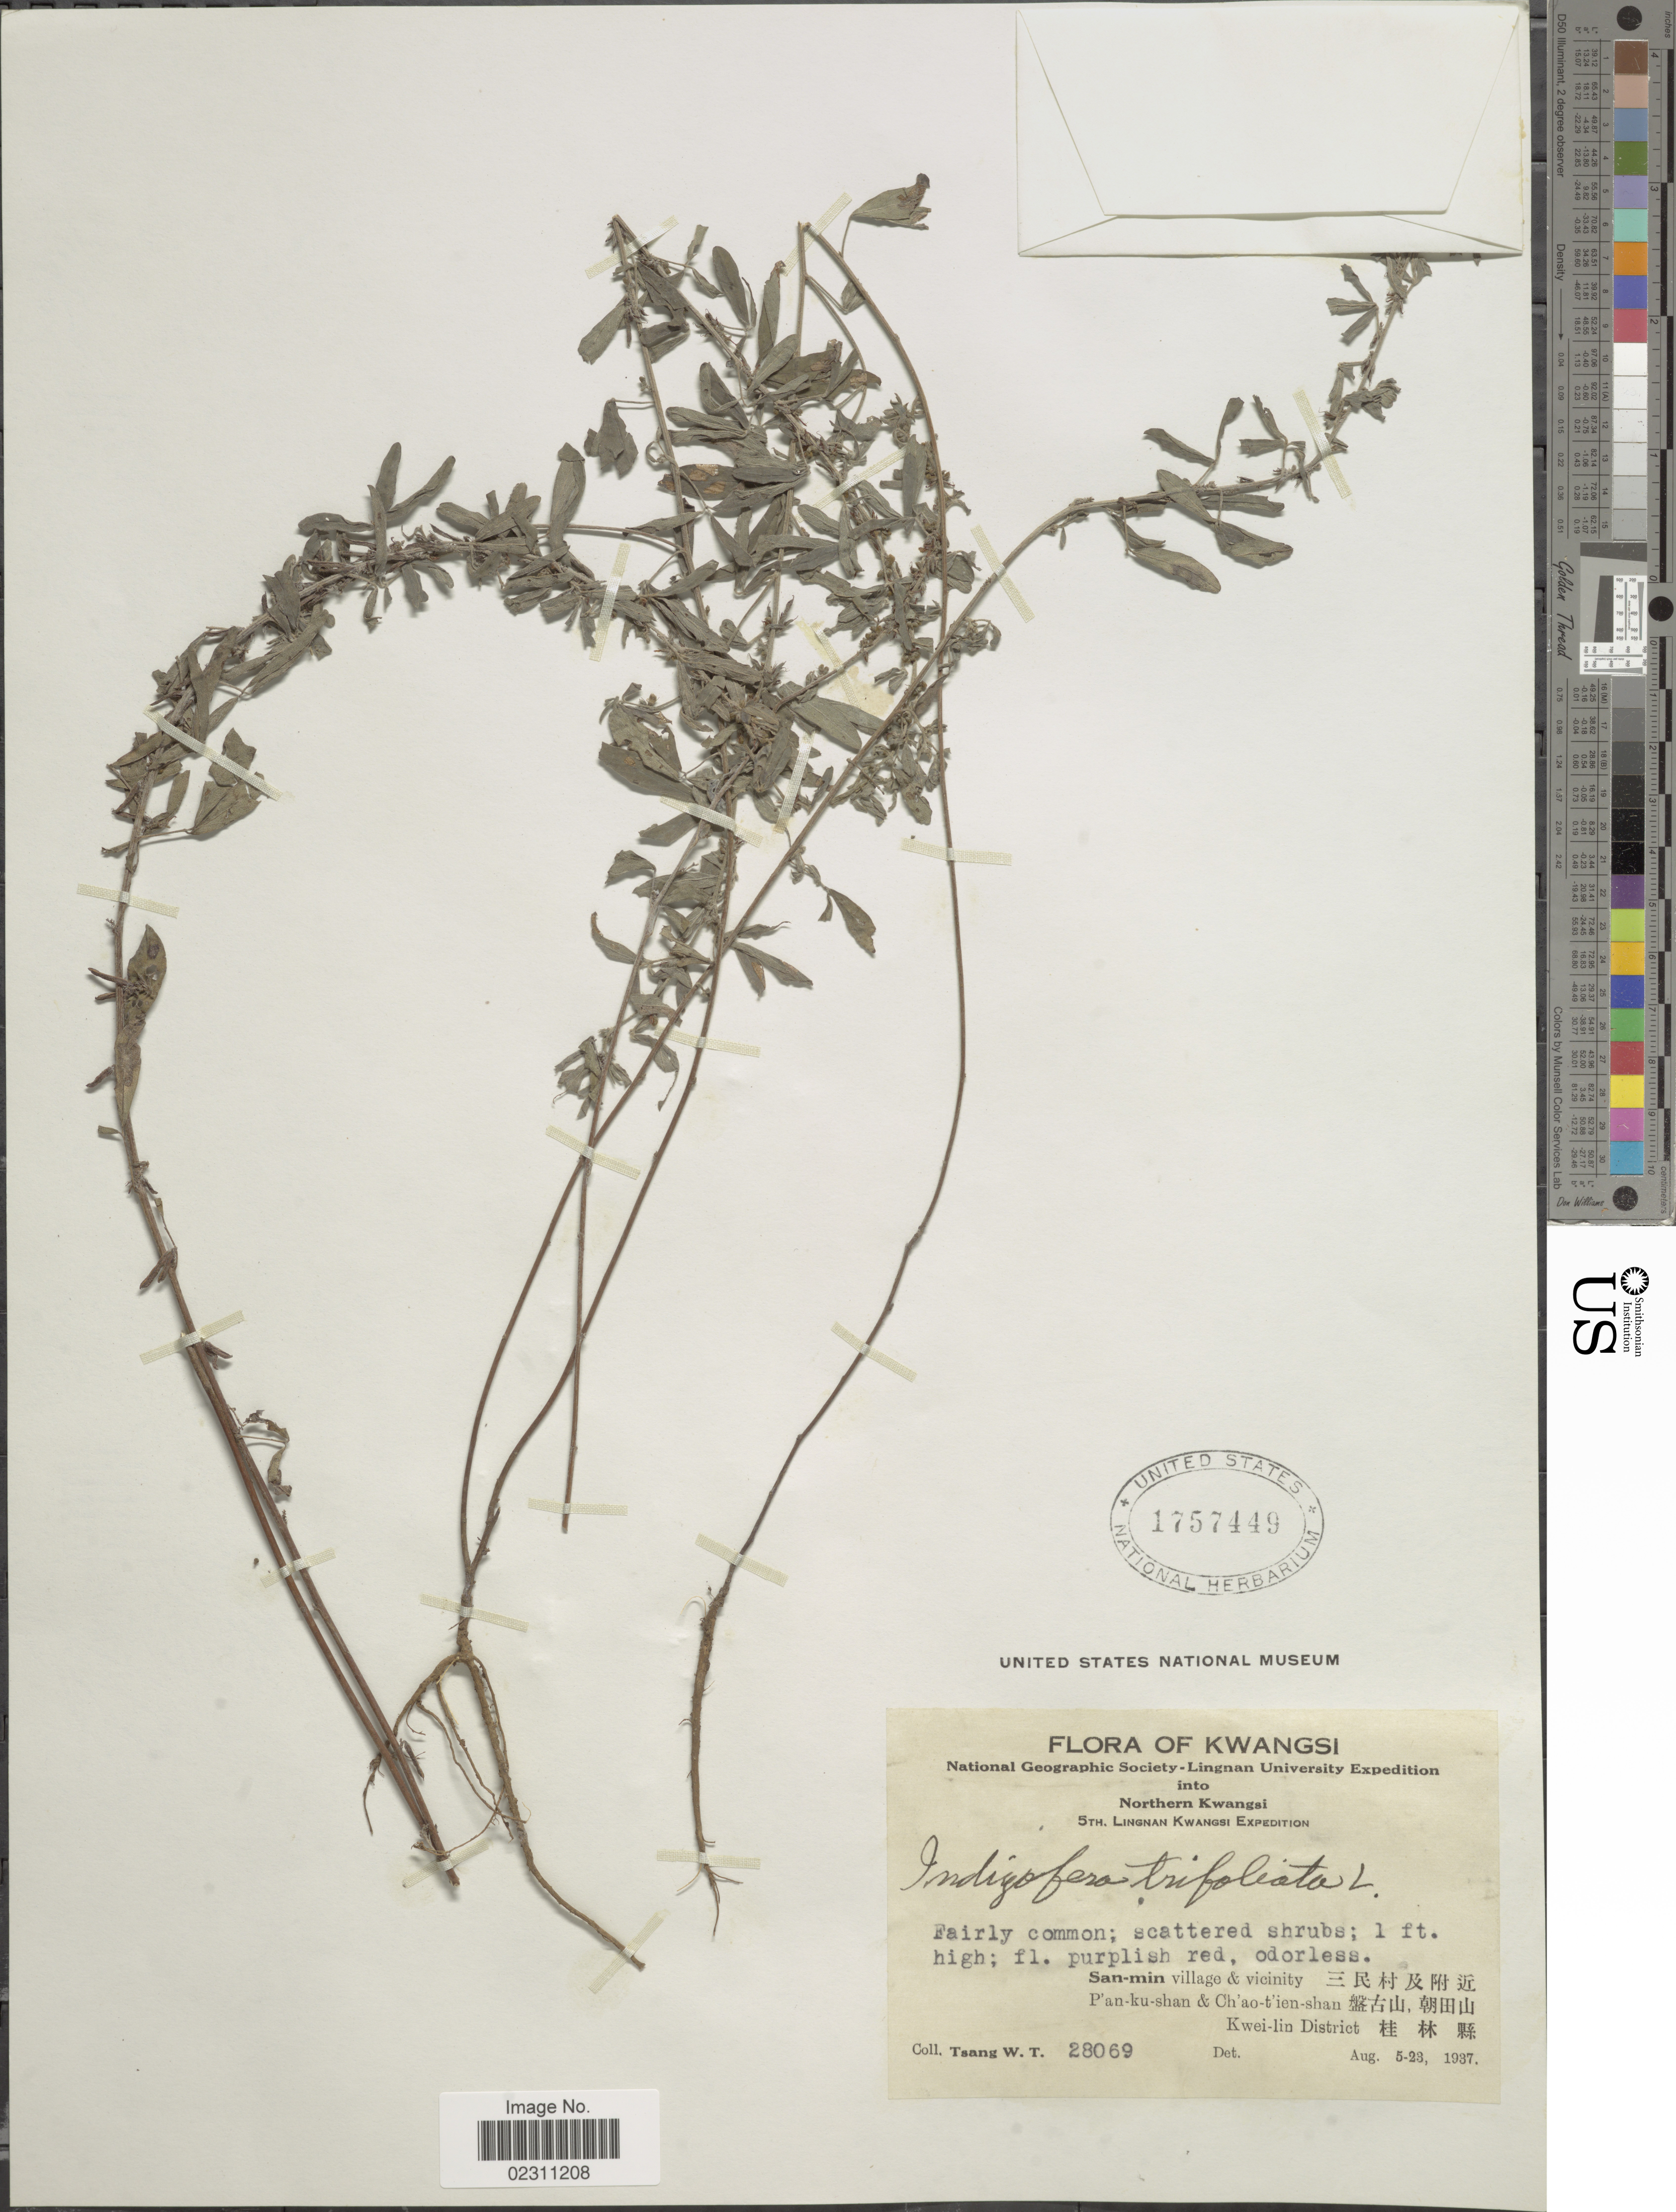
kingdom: Plantae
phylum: Tracheophyta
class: Magnoliopsida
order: Fabales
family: Fabaceae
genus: Indigofera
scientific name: Indigofera trifoliata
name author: L.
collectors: W. T. Tsang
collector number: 28069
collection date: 1937-08-05/1937-08-23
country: China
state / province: Guangxi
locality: Kwangsi. San-min village & vicinity X. P'an-ku-shan & Ch'ao-t'ien-shan X. Kwei-lin District X.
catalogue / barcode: US 1757449